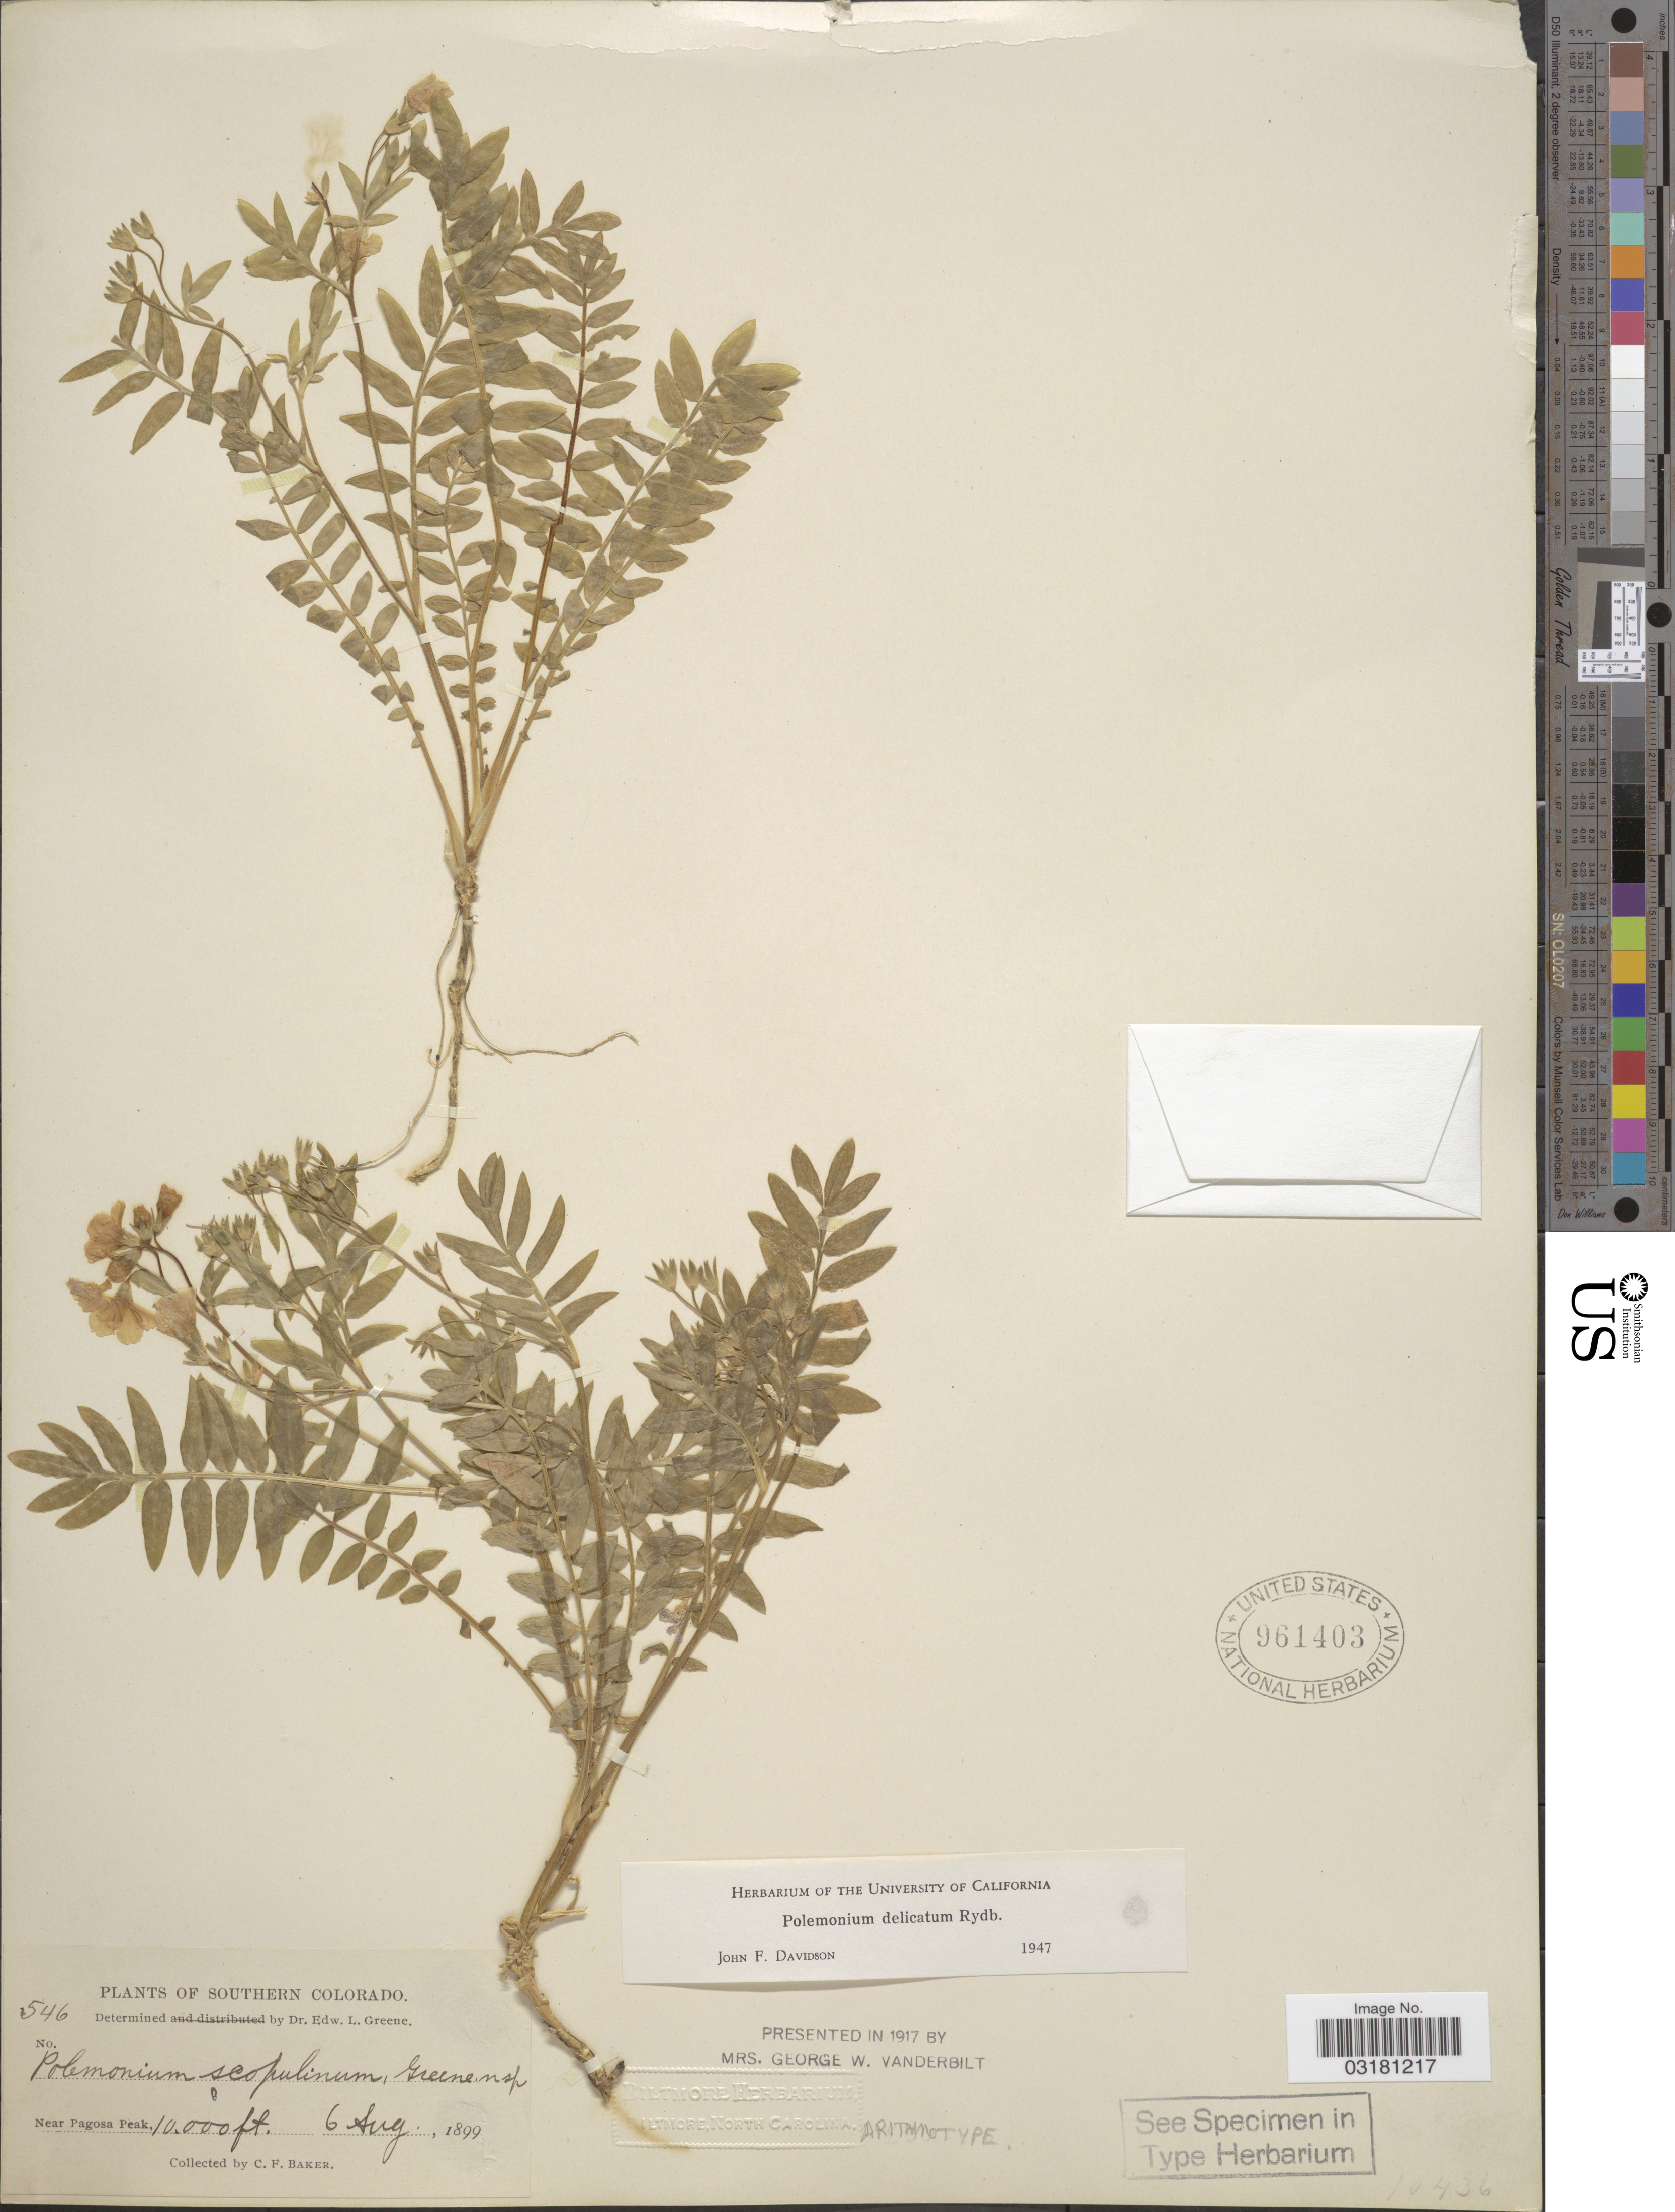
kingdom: Plantae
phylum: Tracheophyta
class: Magnoliopsida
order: Ericales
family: Polemoniaceae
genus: Polemonium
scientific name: Polemonium delicatum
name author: Rydb.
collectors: C. F. Baker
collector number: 546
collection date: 1899-08-06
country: United States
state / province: Colorado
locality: Southern Colorado. Near Pagosa Peak.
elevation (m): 3048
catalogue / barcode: US 961403